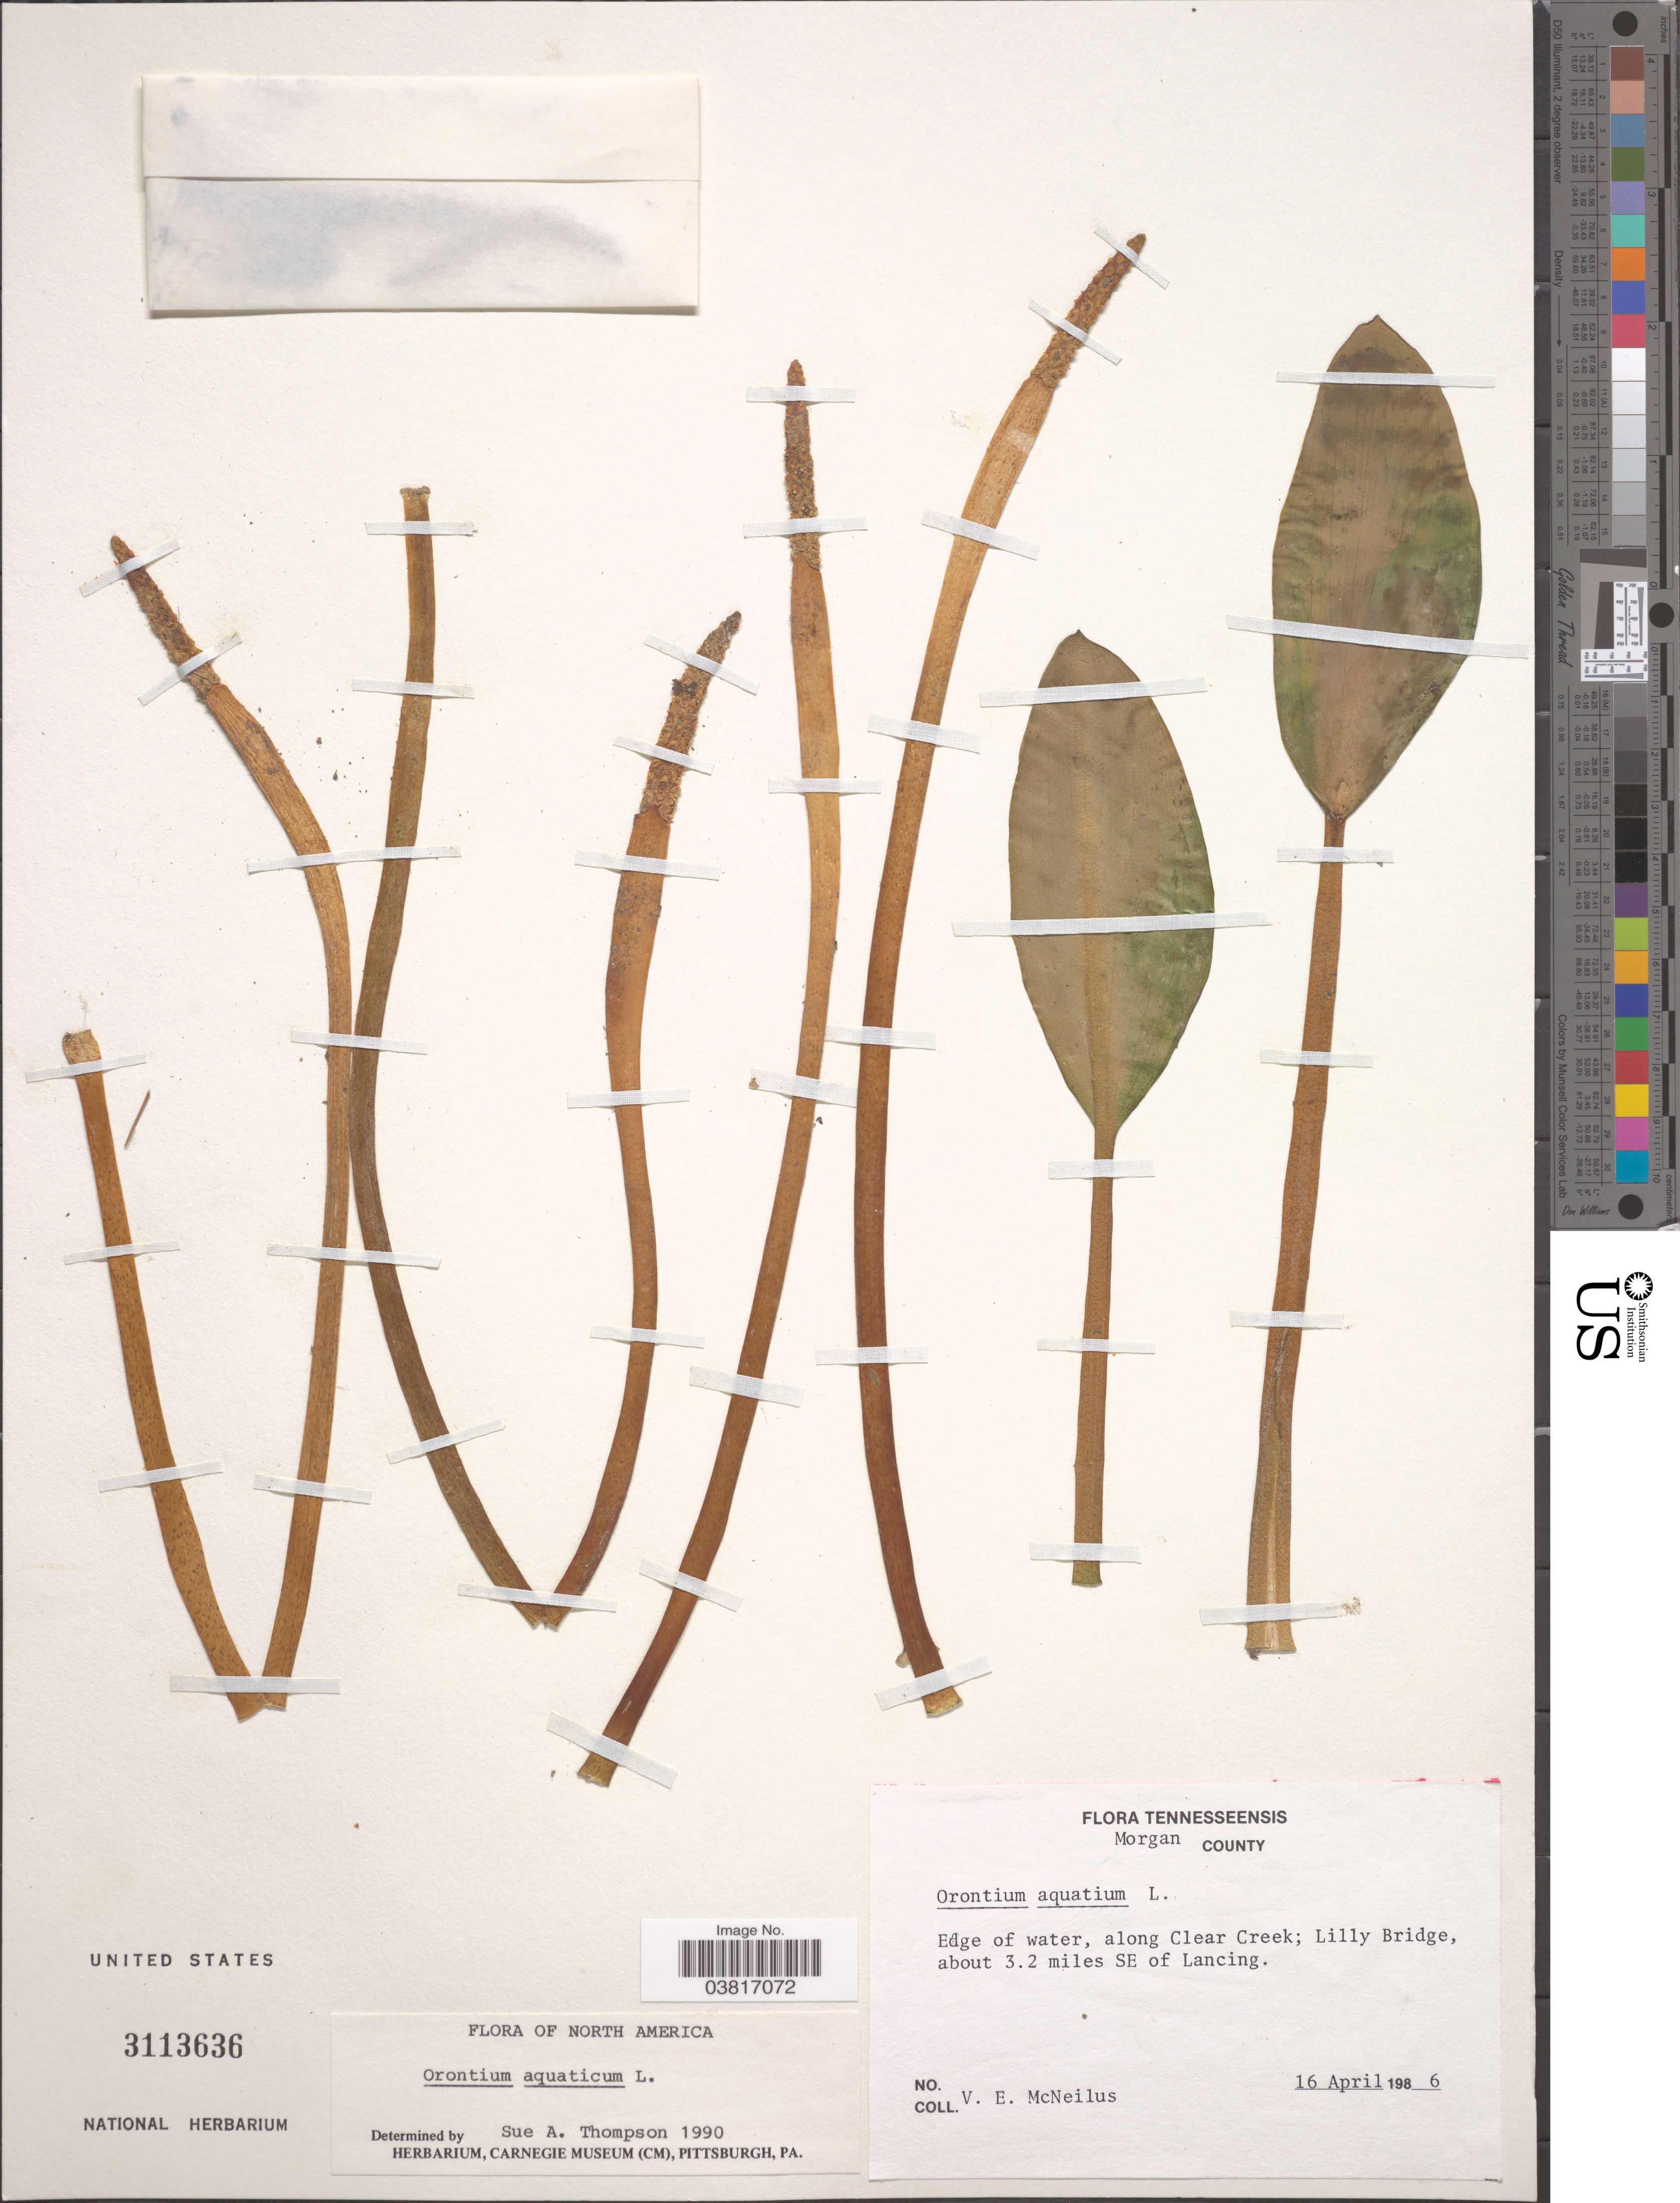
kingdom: Plantae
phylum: Tracheophyta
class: Liliopsida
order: Alismatales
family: Araceae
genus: Orontium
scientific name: Orontium aquaticum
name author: L.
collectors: V. Mcneilus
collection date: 1986-04-16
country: United States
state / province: Tennessee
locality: Morgan County. Edge of water, along Clear Creek; Lilly Bridge, about 3.2 miles SE of Lancing.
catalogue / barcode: US 3113636